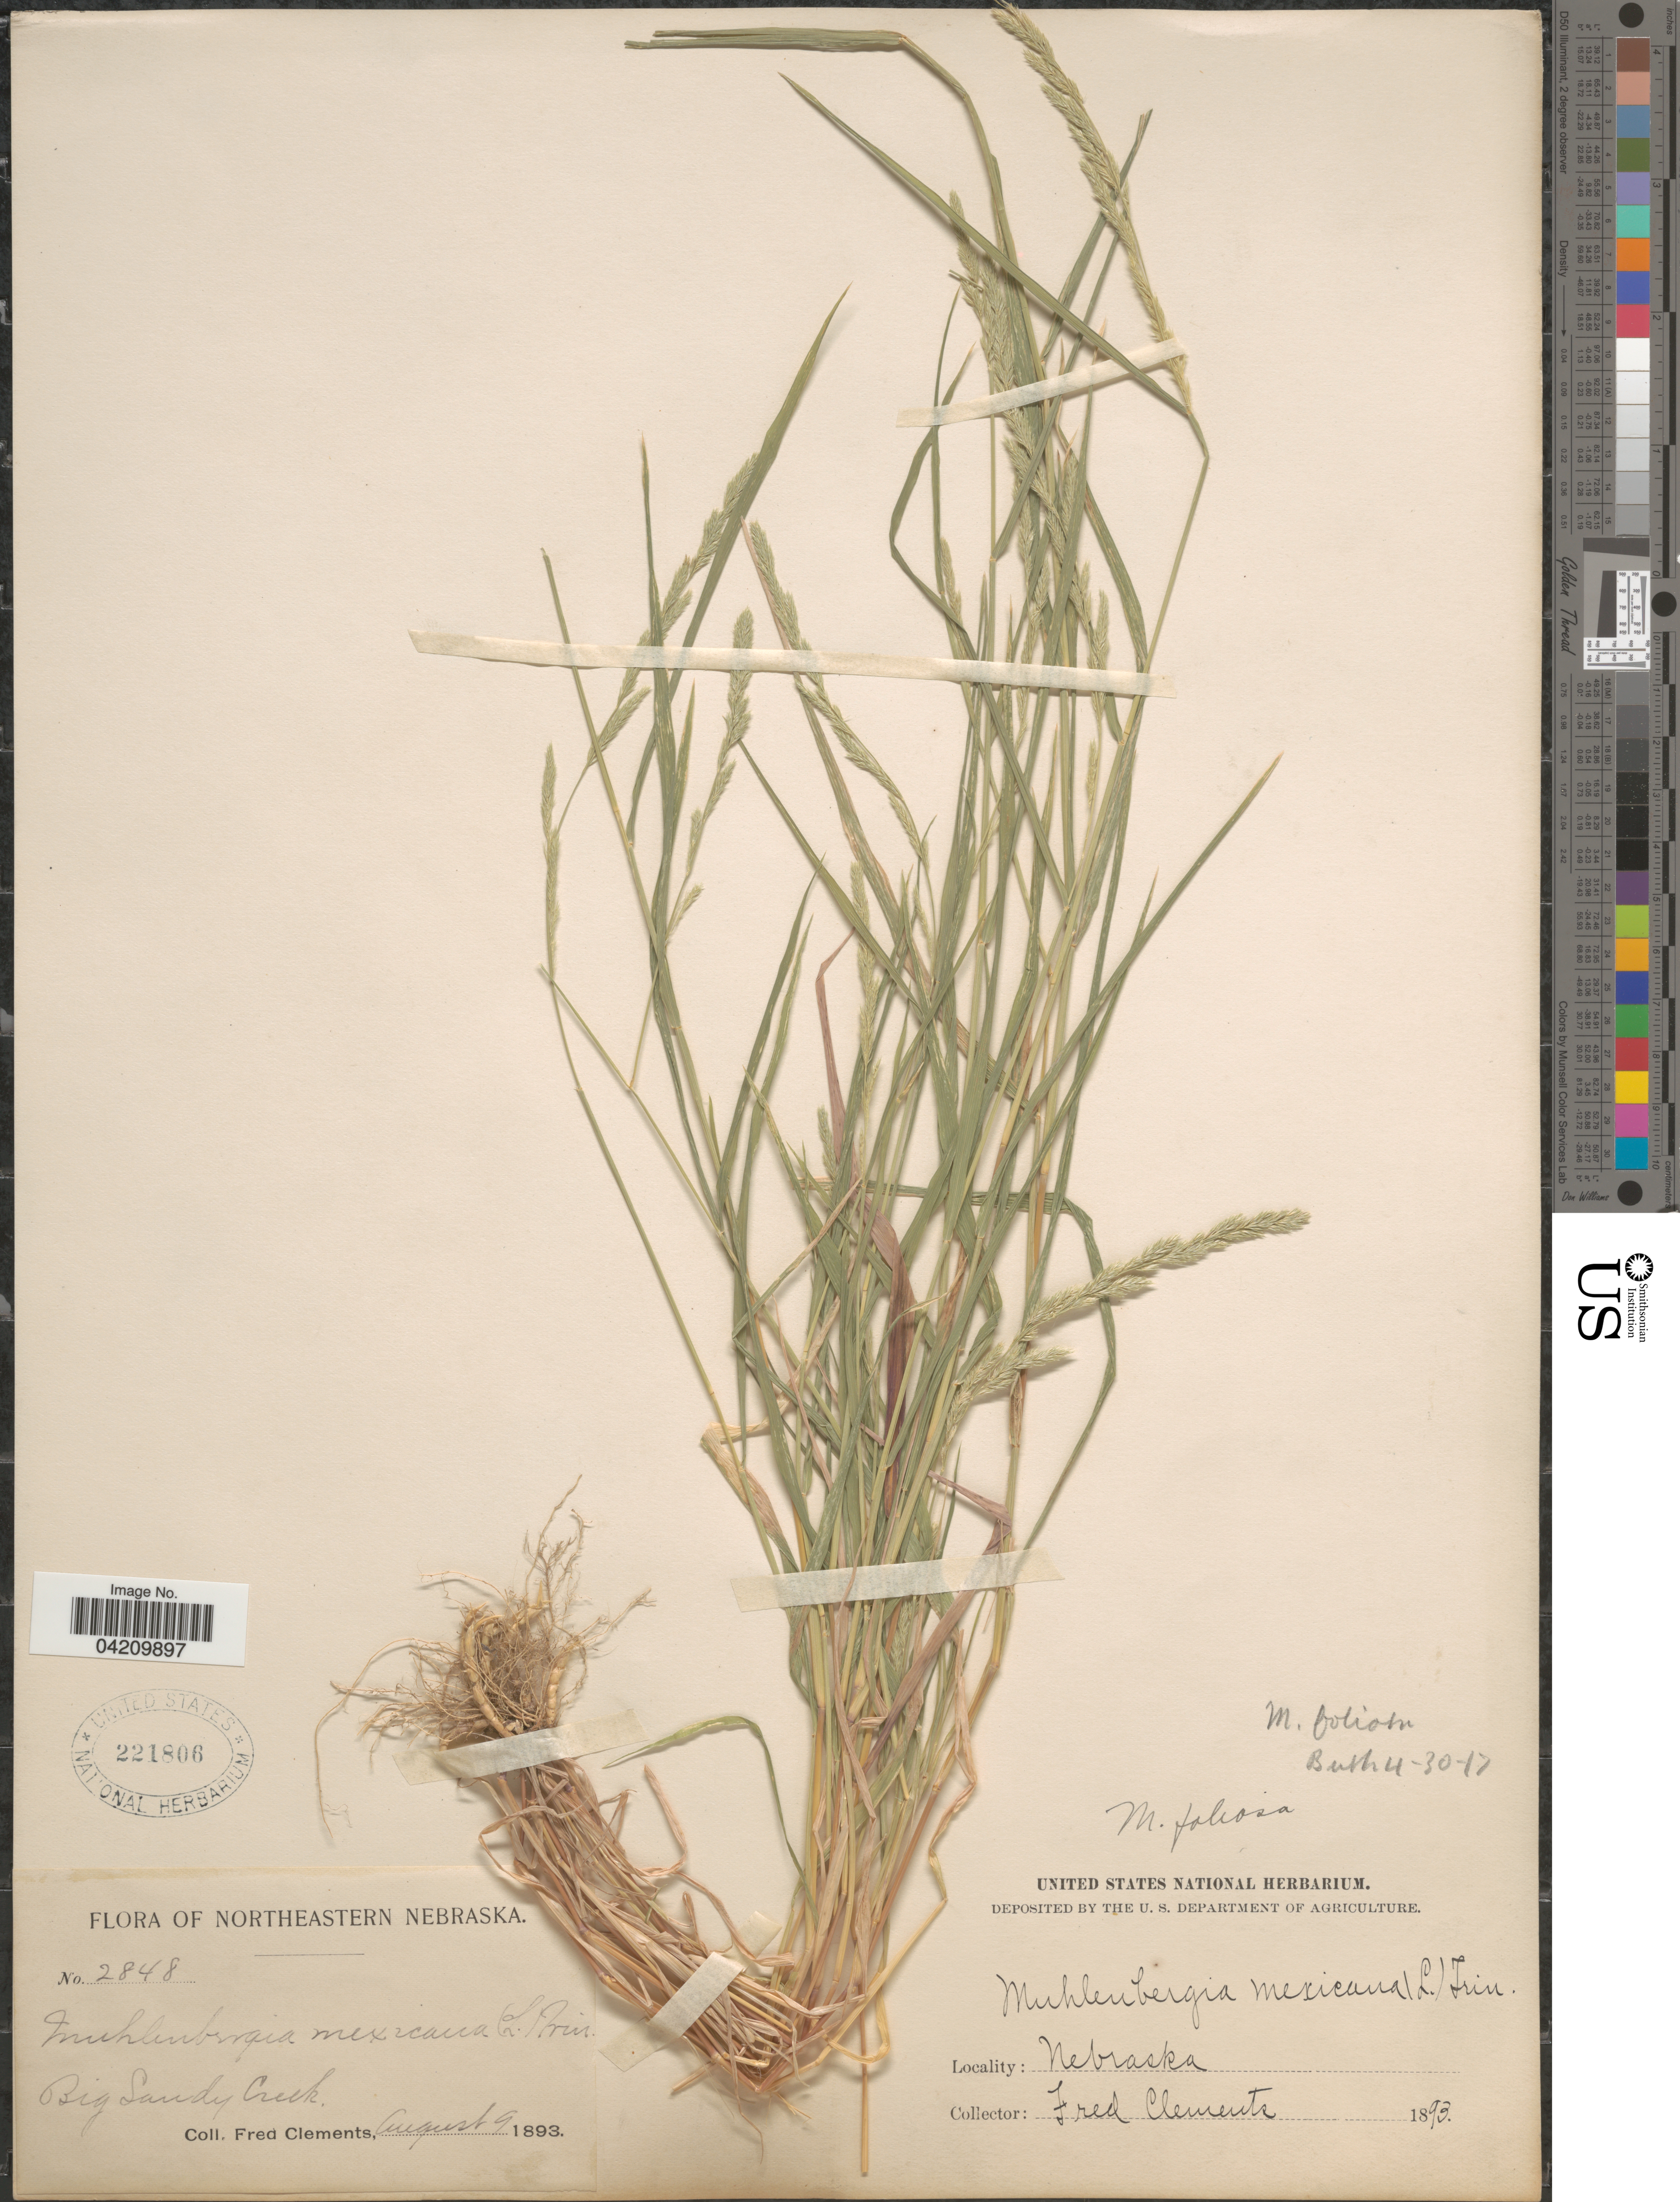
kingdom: Plantae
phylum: Tracheophyta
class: Liliopsida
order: Poales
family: Poaceae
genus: Muhlenbergia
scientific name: Muhlenbergia mexicana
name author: (L.) Trin.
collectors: F. E. Clements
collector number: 2848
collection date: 1893-08-09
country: United States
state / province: Nebraska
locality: Northeastern Nebraska. Big Sandy Creek.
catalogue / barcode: US 221806